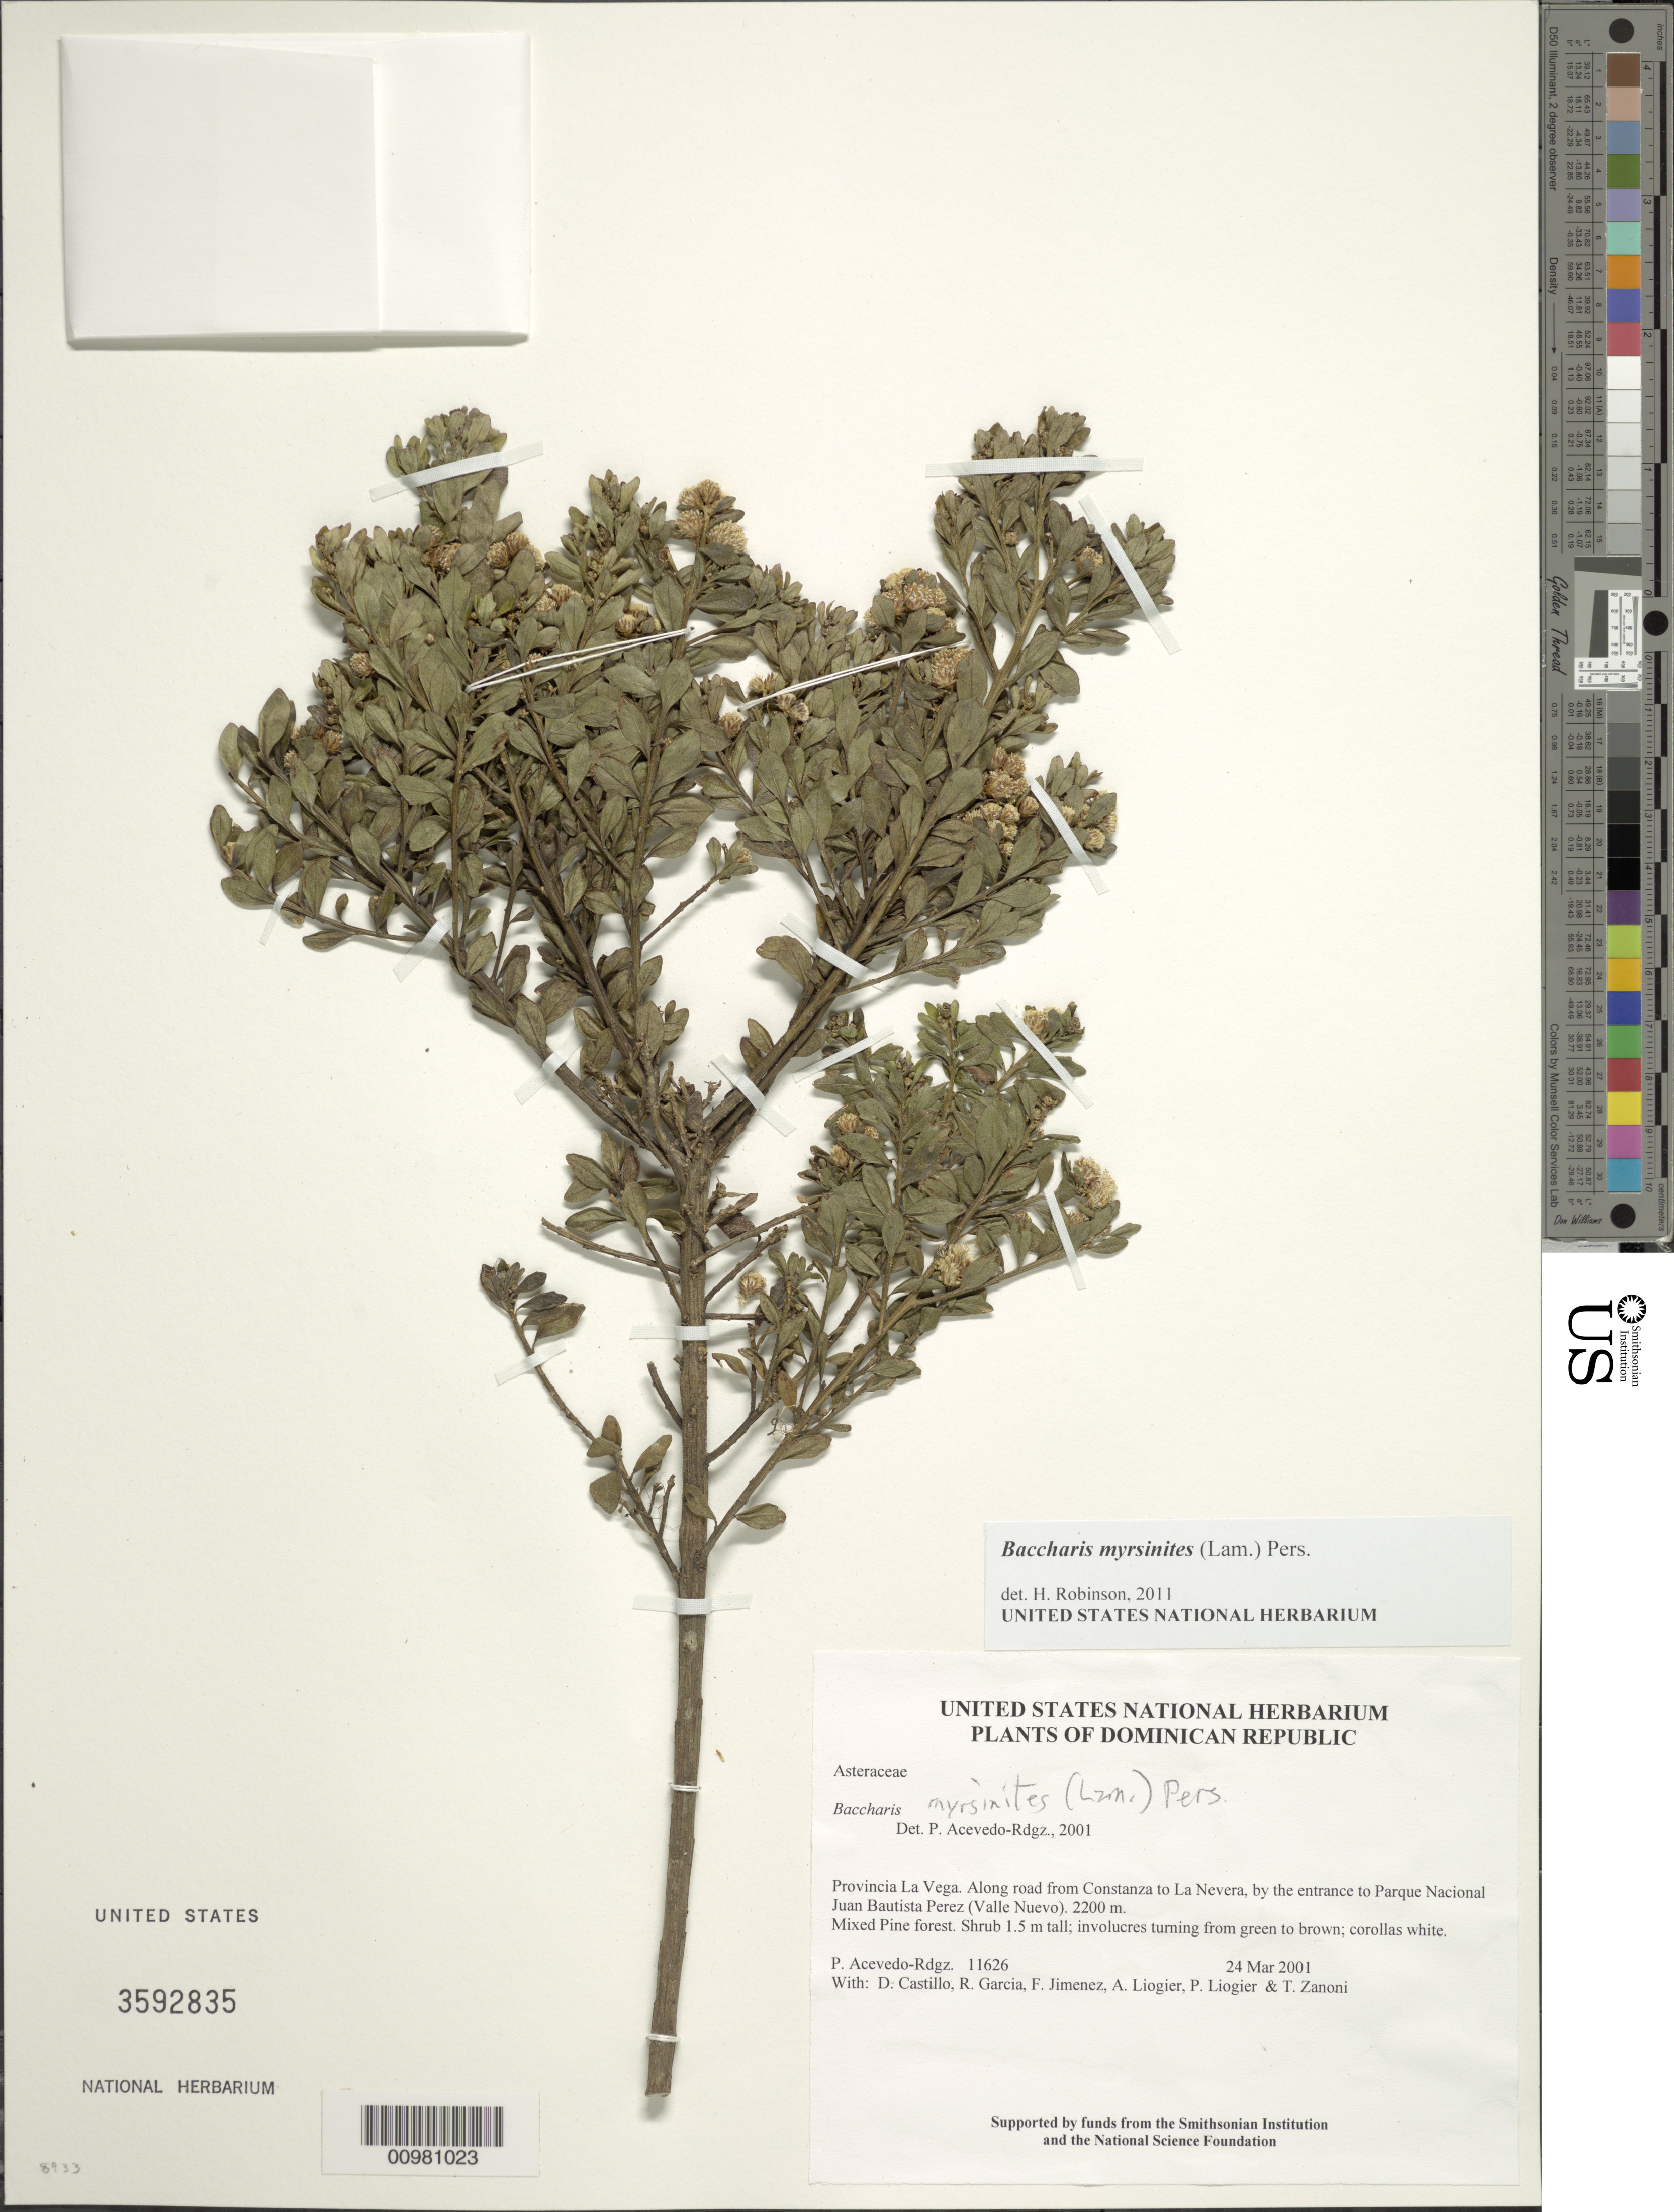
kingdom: Plantae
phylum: Tracheophyta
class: Magnoliopsida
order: Asterales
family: Asteraceae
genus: Baccharis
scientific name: Baccharis myrsinites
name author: Pers.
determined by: Robinson, Harold E., (US)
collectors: P. Acevedo-Rodr., D. Castillo, R. G. García, F. Jimenez, A. H. Liogier, M. P. Liogier & T. A. Zanoni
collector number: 11626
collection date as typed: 24 Mar 2001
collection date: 2001-03-24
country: Dominican Republic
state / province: La Vega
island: Hispaniola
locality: Provincia La Vega. Along road from Constanza to La Nevera, by the entrance to Parque Nacional Juan Bautista Perez (Valle Nuevo).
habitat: Mixed Pine forest.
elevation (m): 2200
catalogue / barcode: US 3592835